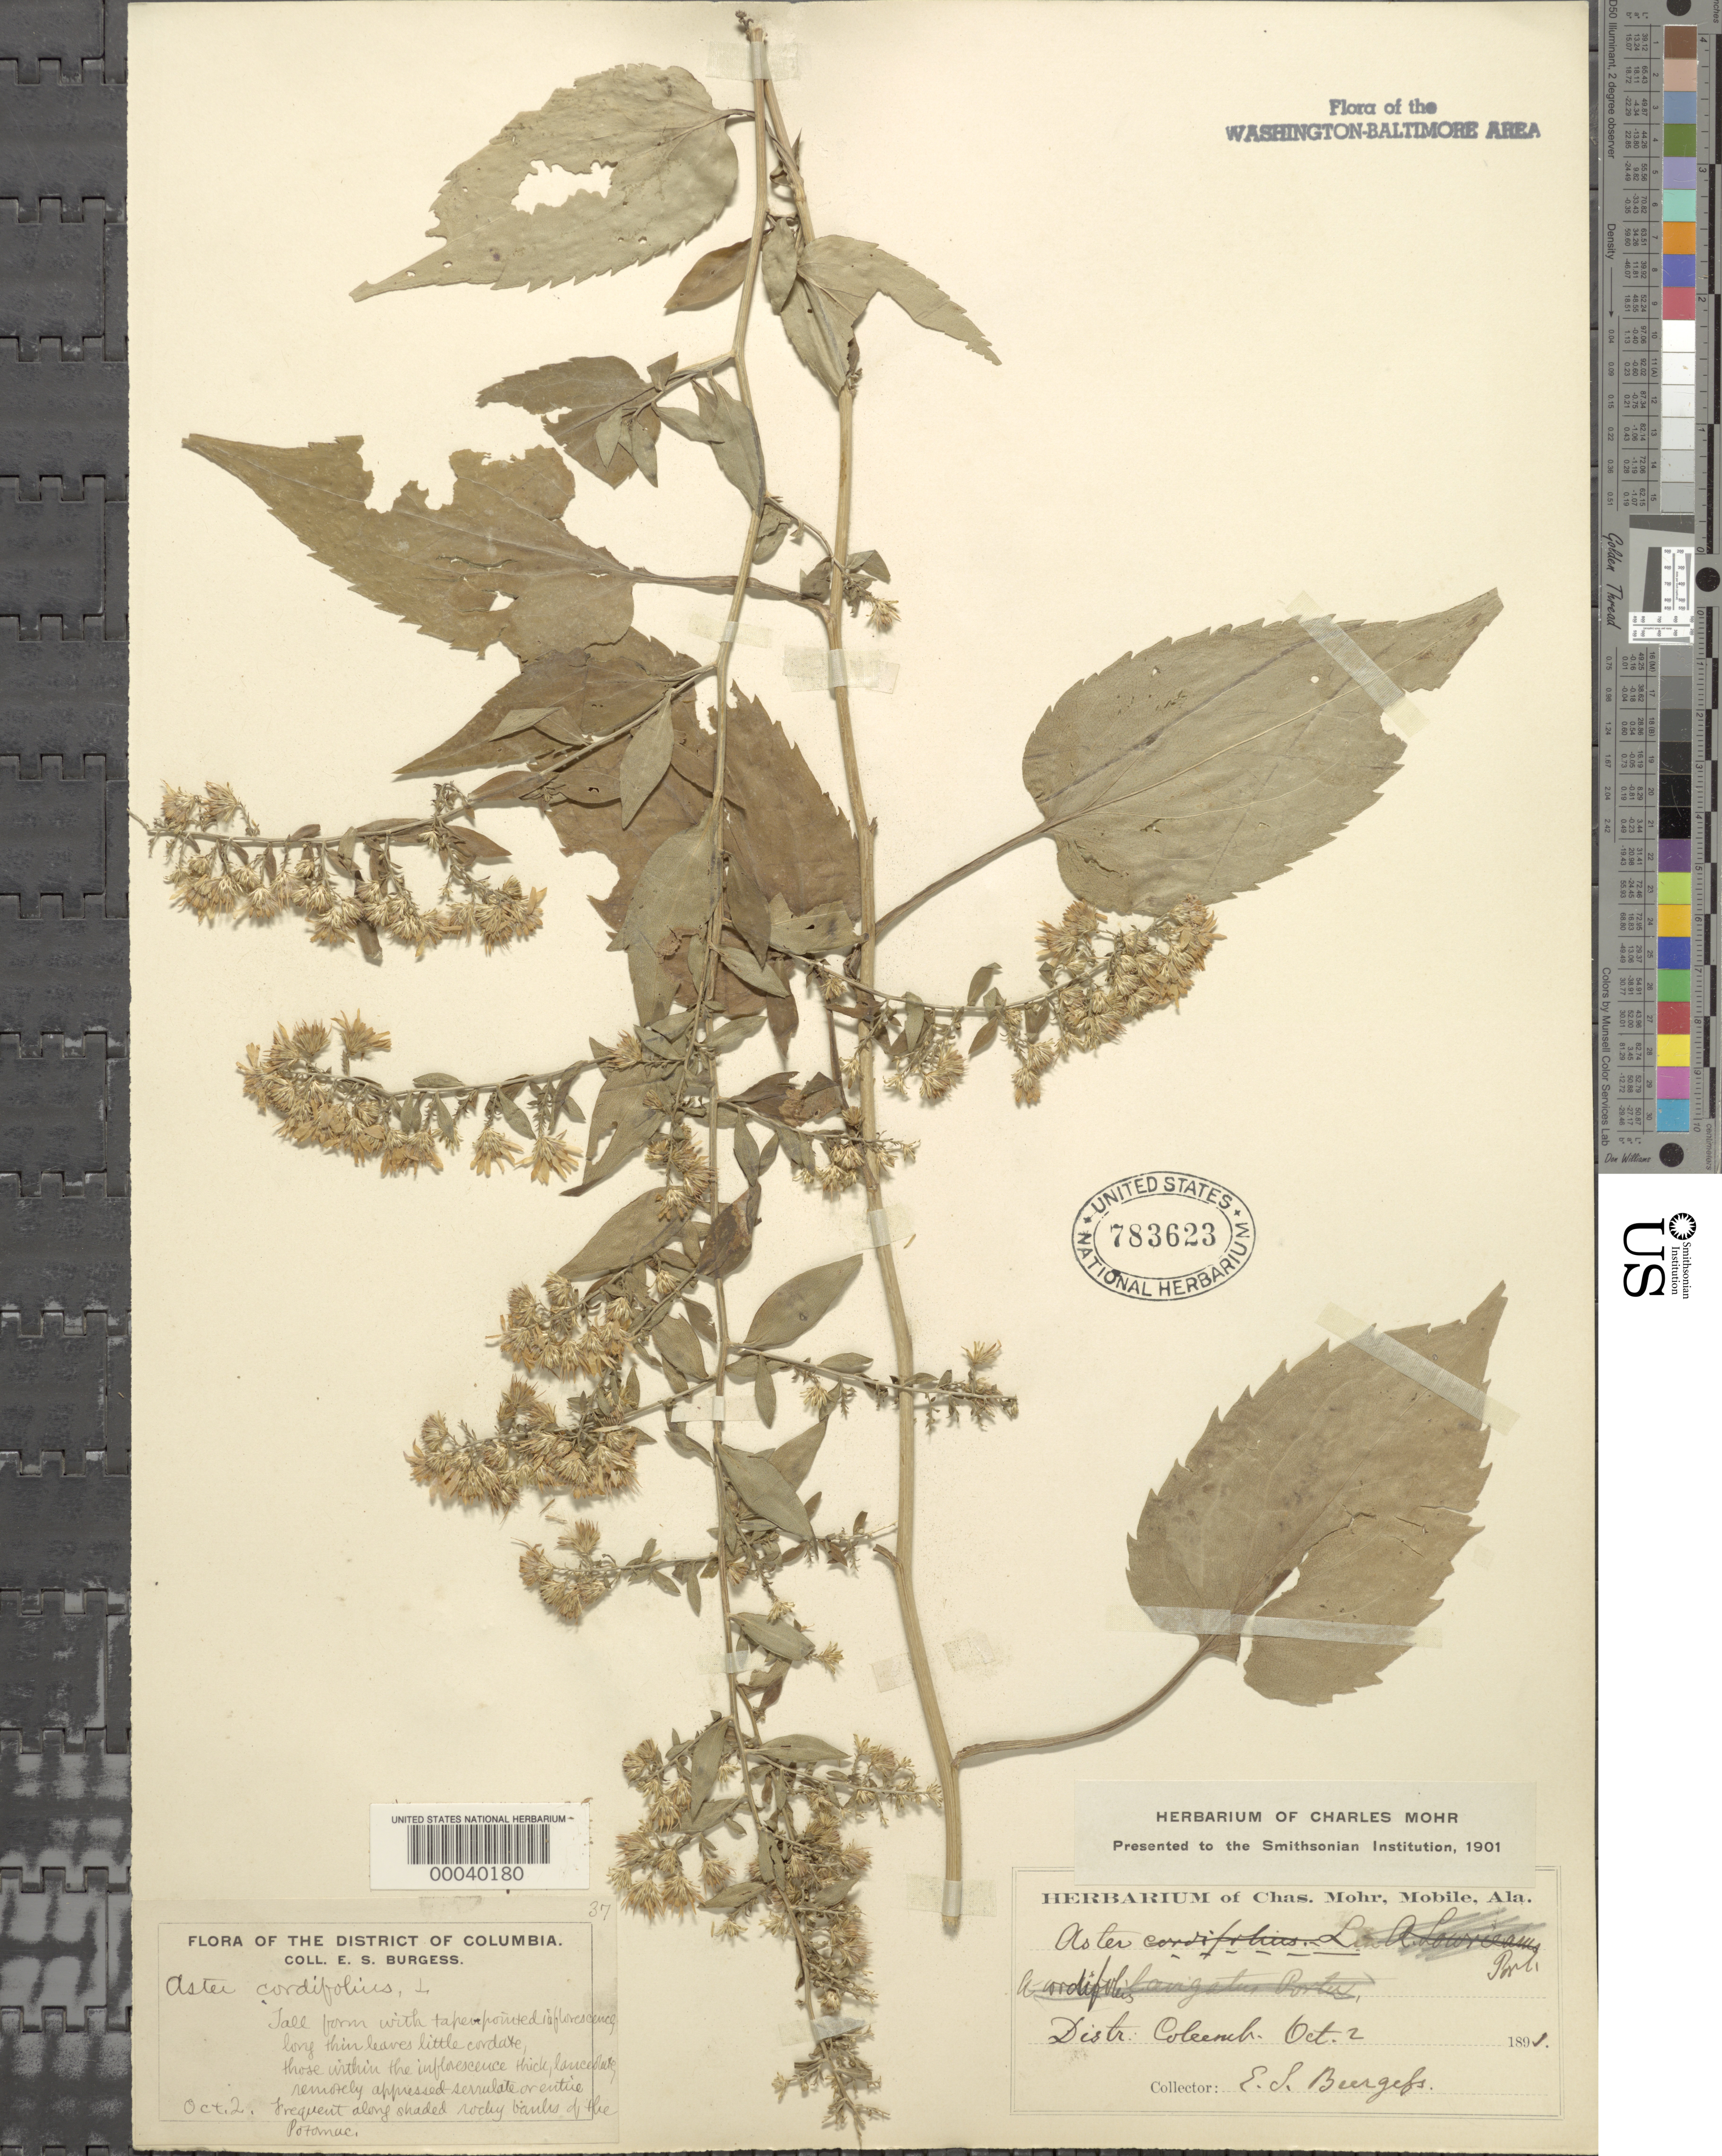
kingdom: Plantae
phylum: Tracheophyta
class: Magnoliopsida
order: Asterales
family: Asteraceae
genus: Symphyotrichum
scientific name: Symphyotrichum cordifolium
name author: (L.) G.L. Nesom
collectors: E. Burgess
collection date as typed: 02 Oct 1891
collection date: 1891-10-02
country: United States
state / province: District of Columbia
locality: Potomac Banks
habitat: Shaded rocky banks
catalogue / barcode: US 783623